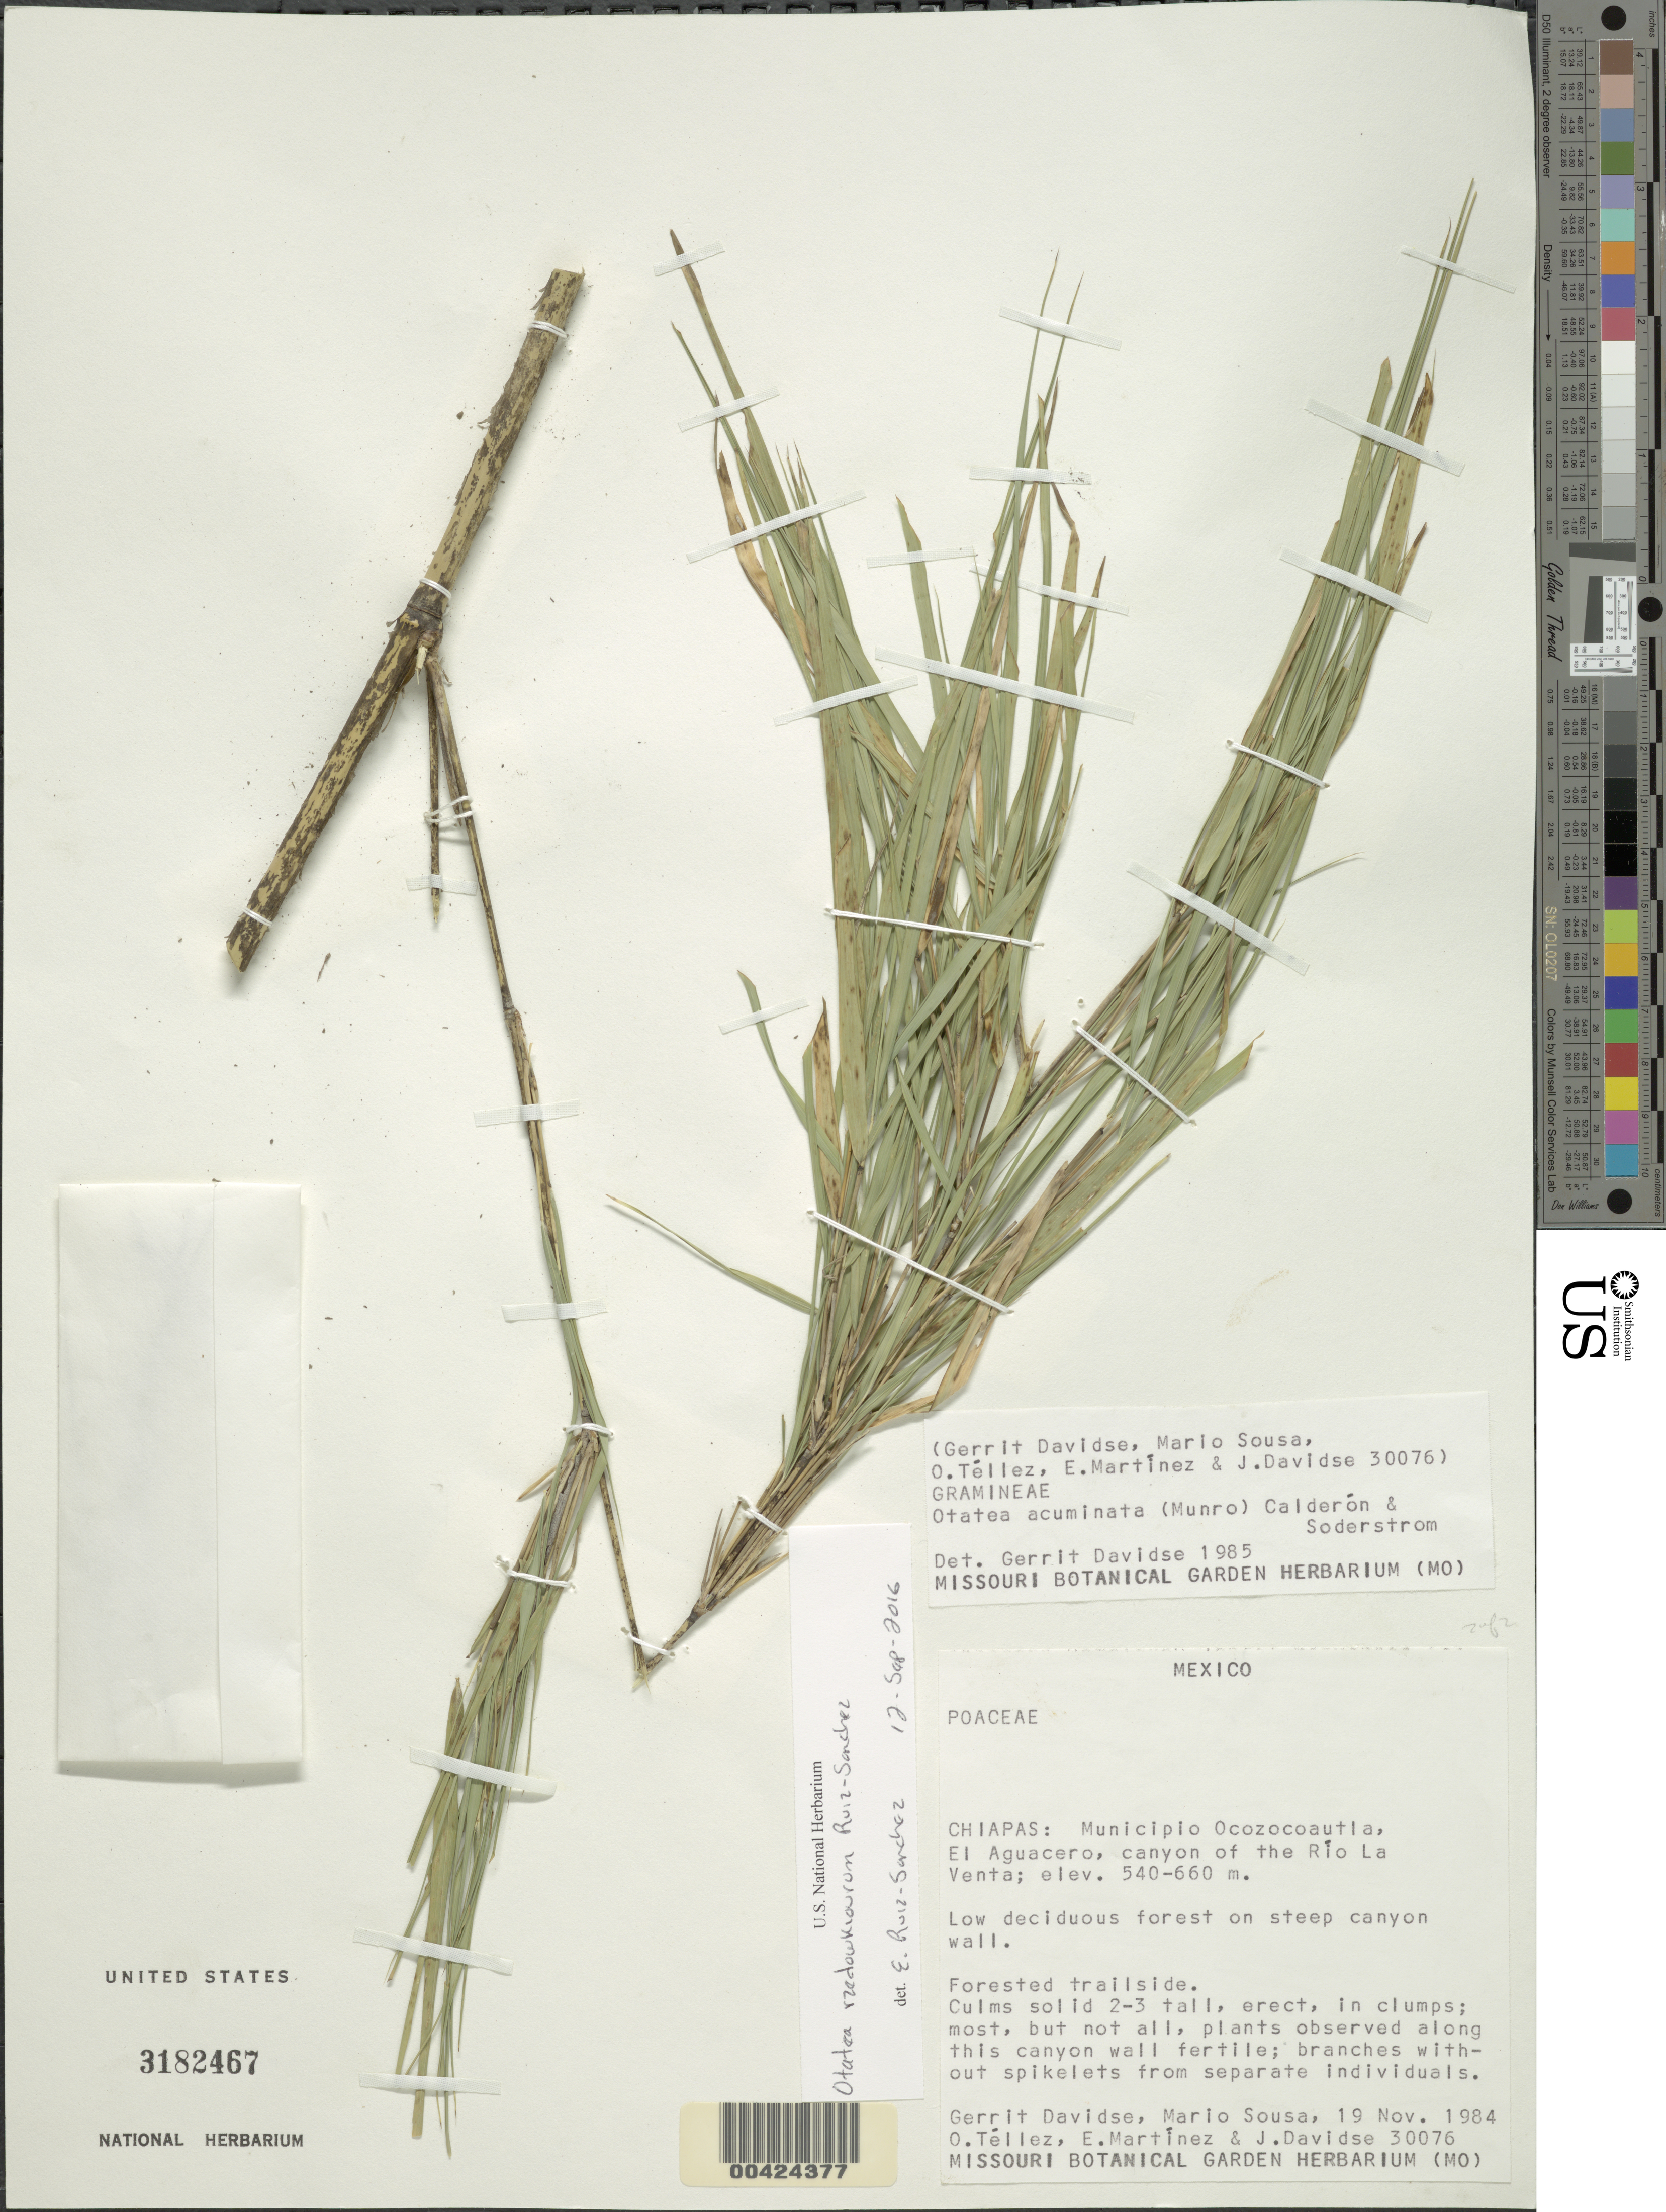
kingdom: Plantae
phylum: Tracheophyta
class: Liliopsida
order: Poales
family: Poaceae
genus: Otatea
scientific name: Otatea rzedowskiorum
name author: Ruíz-Sanchez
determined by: Ruíz-Sanchez, E.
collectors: G. Davidse, M. Sousa S., O. Téllez V., E. Martínez Soto & J. Davidse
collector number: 30076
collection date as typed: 19 Nov 1984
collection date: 1984-11-19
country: Mexico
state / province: Chiapas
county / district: Ocozocoautla de Espinosa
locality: El Aguacero, Canyon of the Rio la Venta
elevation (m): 540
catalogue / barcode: US 3182467